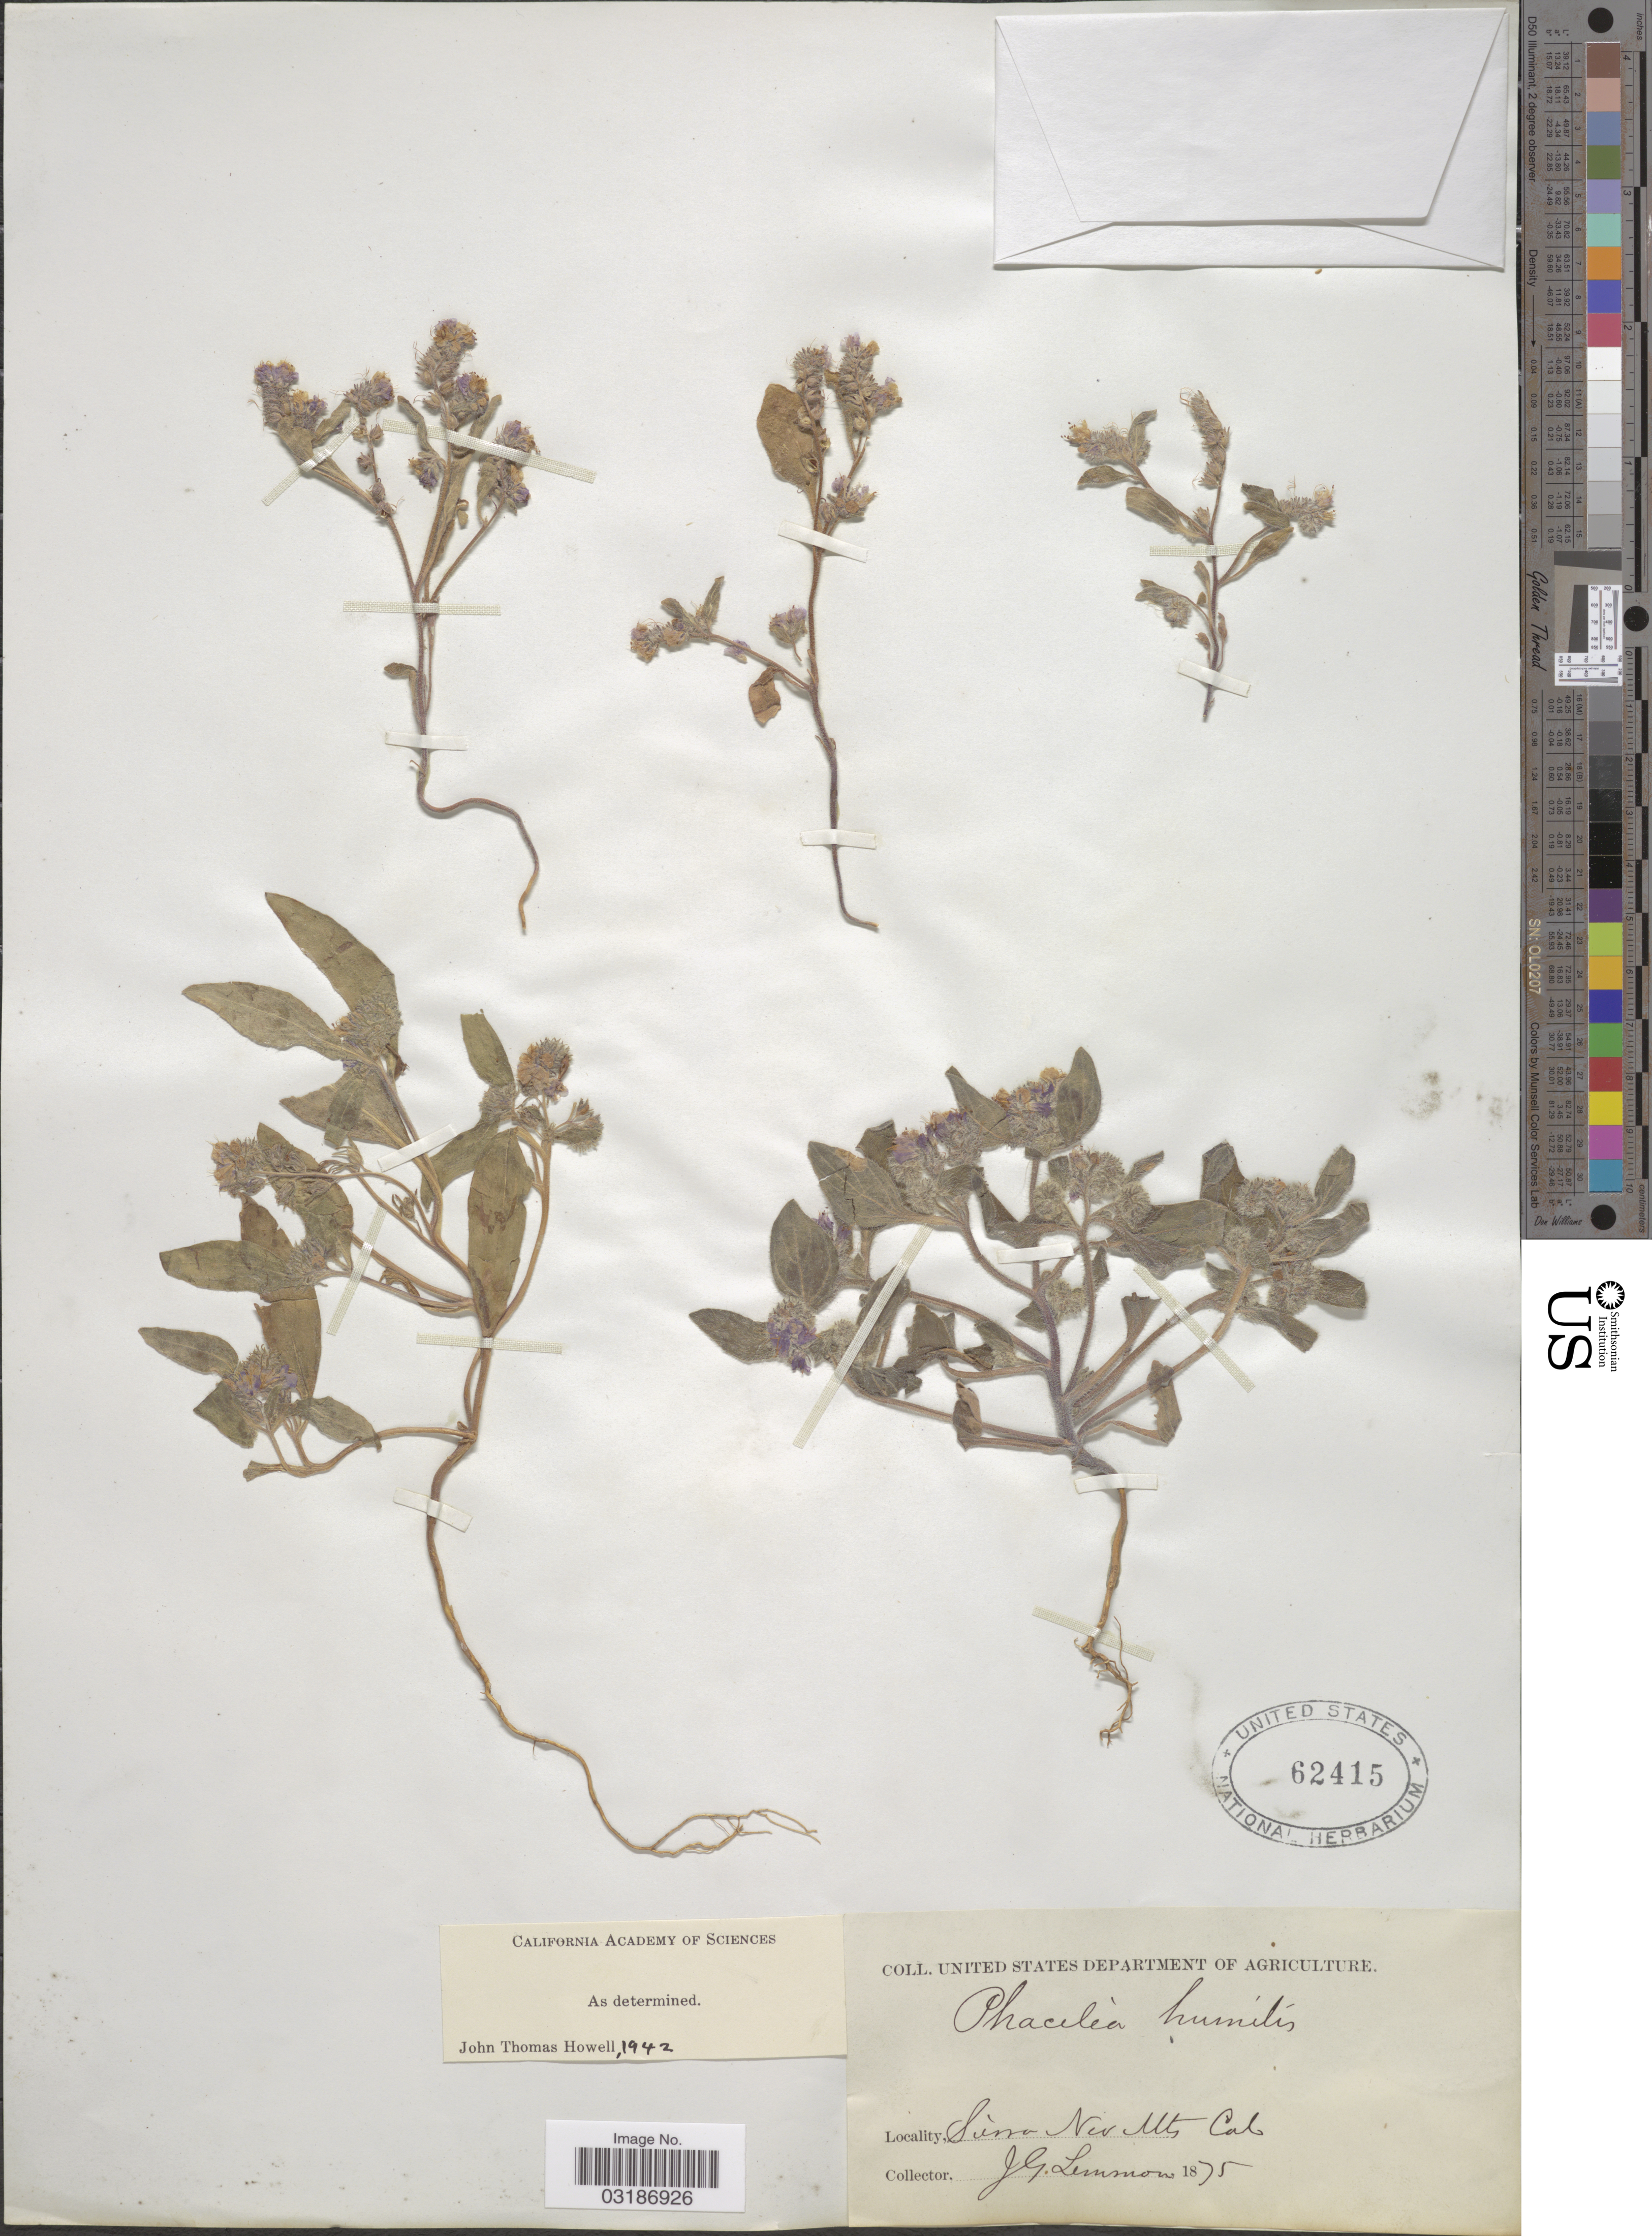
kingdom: Plantae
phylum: Tracheophyta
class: Magnoliopsida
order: Boraginales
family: Hydrophyllaceae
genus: Phacelia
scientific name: Phacelia humilis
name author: Torr. & A. Gray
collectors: J. Lemmon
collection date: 1875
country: United States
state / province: California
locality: Sierra Nev Mts. Cal.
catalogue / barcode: US 62415